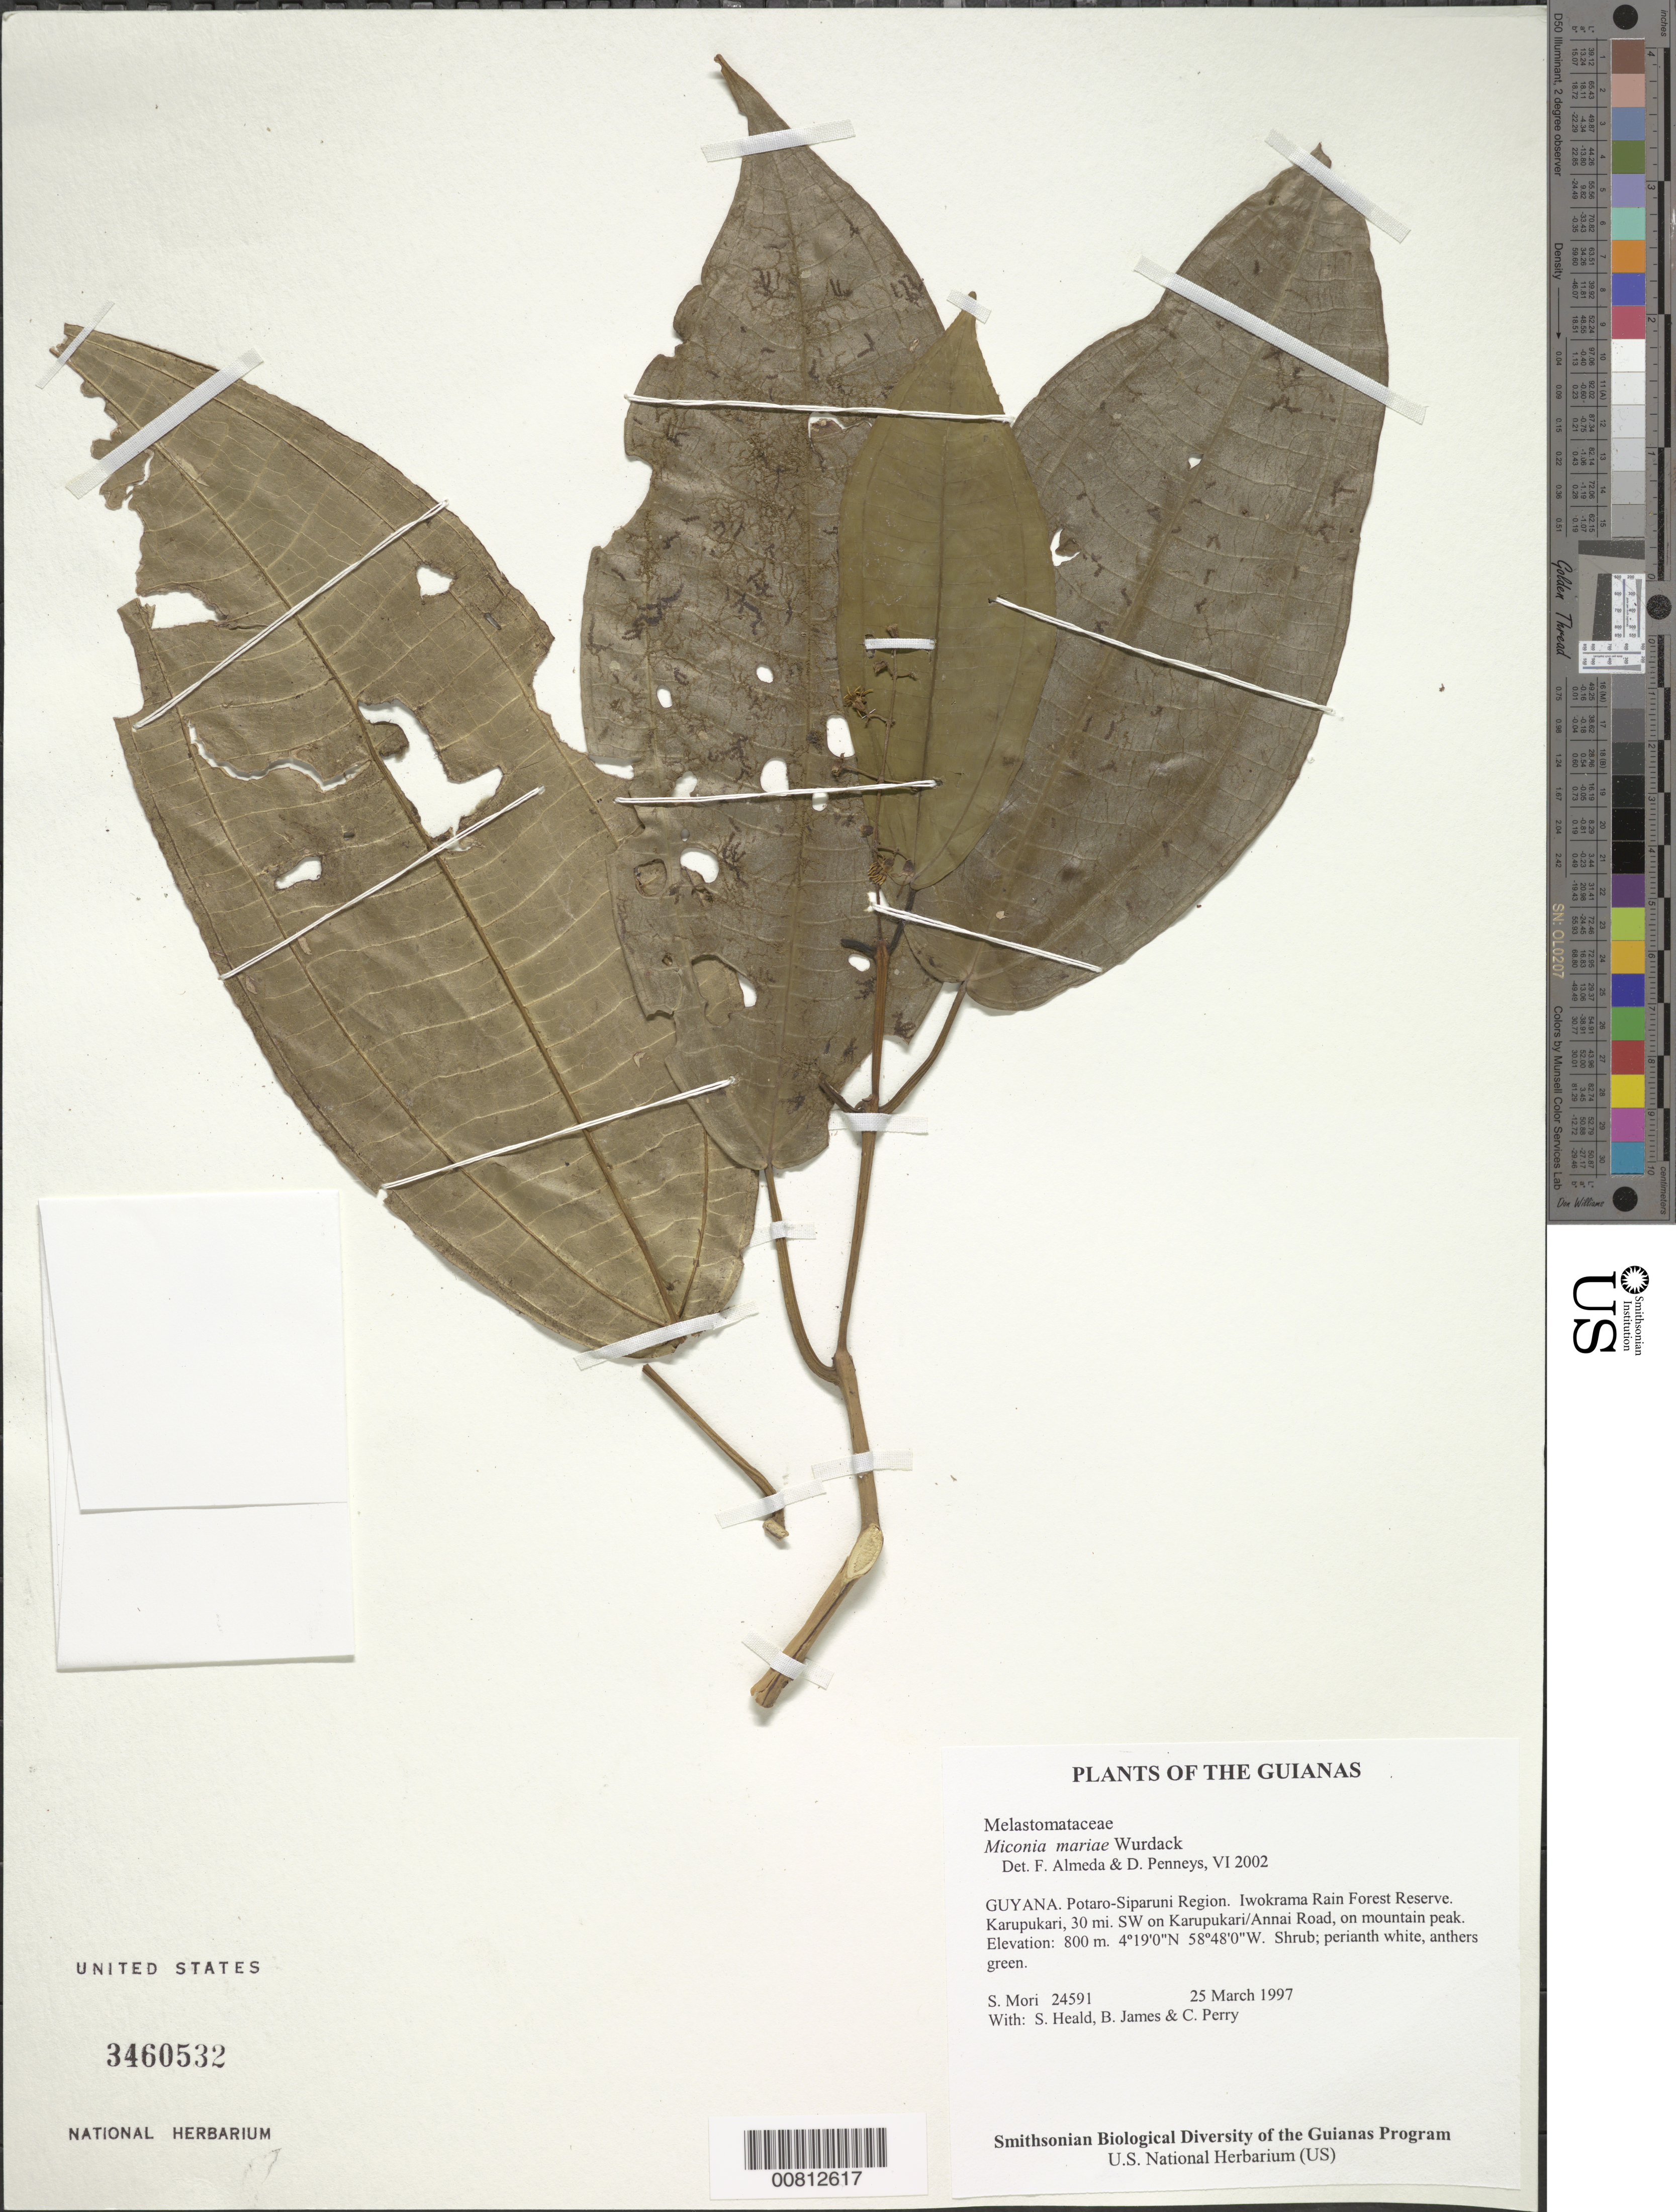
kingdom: Plantae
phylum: Tracheophyta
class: Magnoliopsida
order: Myrtales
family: Melastomataceae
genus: Miconia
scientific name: Miconia mariae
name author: Wurdack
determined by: Almeda, F.; Penneys, D. S.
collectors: S. Mori, S. Heald, B. James & C. Perry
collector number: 24591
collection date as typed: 25 March 1997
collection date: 1997-03-25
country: Guyana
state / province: Potaro-Siparuni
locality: Iwokrama Rain Forest Reserve. Karupukari, 30 mi. SW on Karupukari/Annai Road, on mountain peak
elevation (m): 800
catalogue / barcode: US 3460532